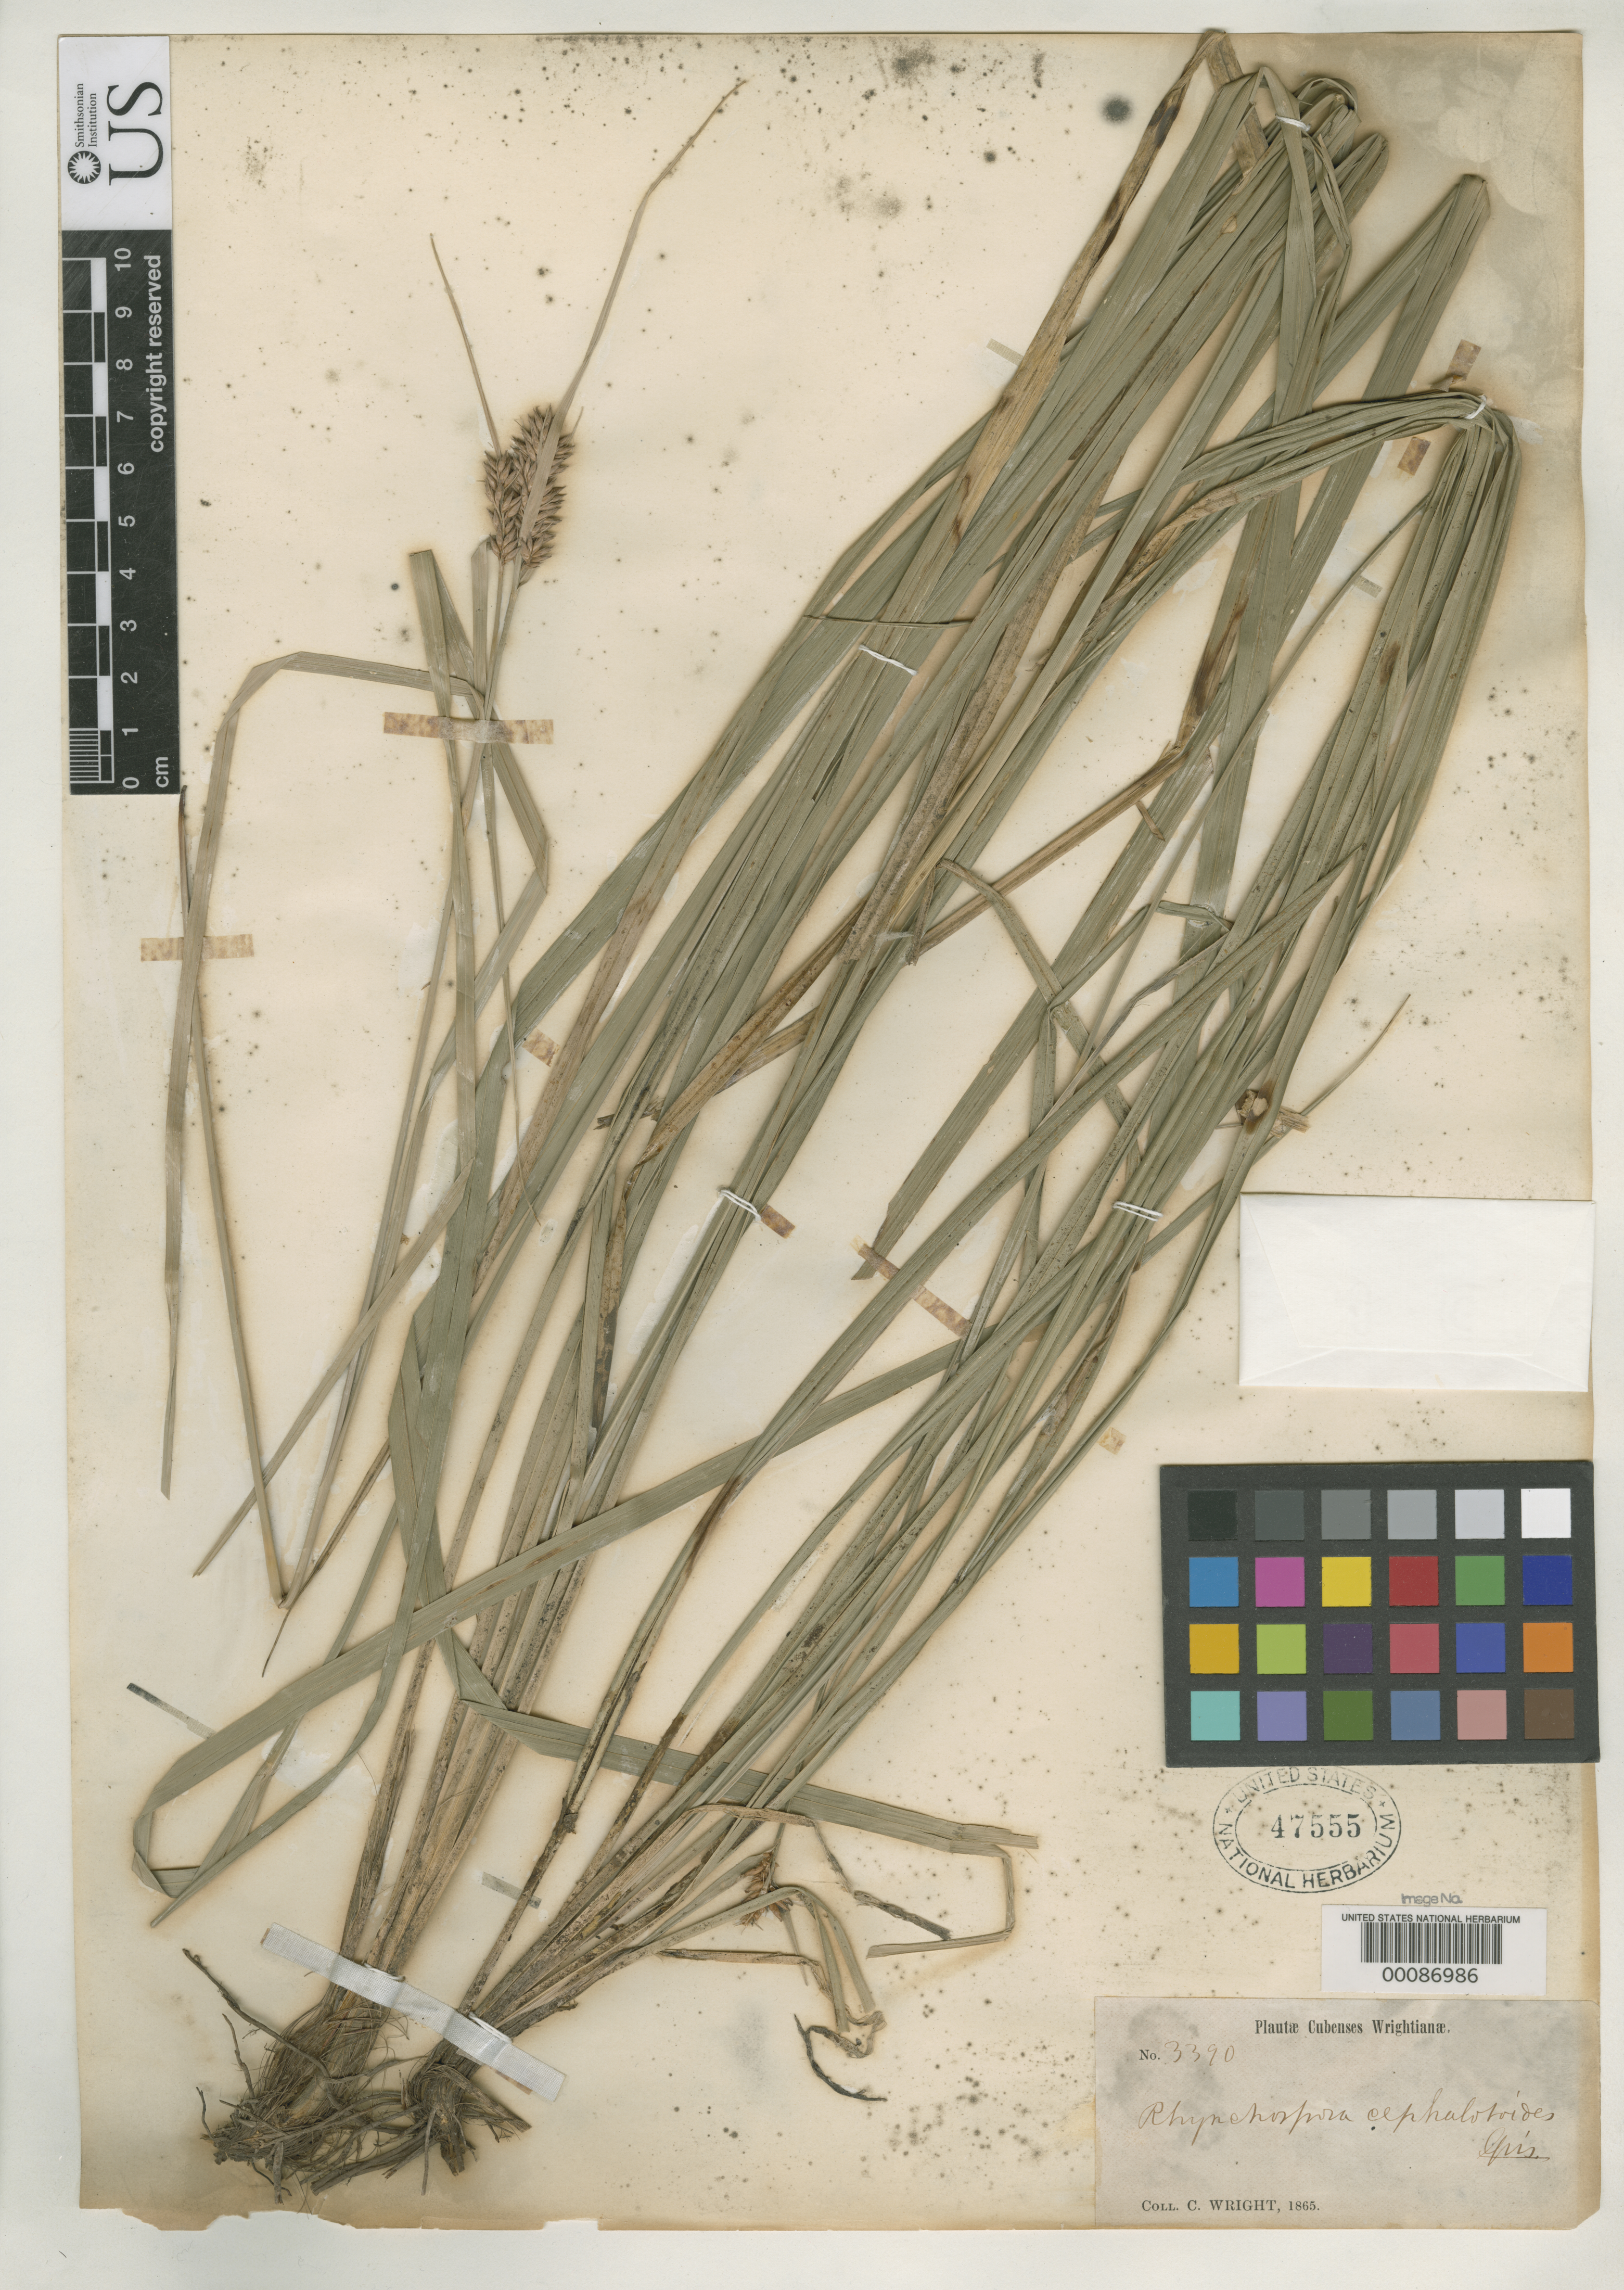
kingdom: Plantae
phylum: Tracheophyta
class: Liliopsida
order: Poales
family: Cyperaceae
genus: Rhynchospora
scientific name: Rhynchospora cephalotoides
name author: Griseb.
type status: Isotype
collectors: C. Wright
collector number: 3390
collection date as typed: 1865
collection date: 1865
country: Cuba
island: Greater Antilles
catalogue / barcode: US 47555